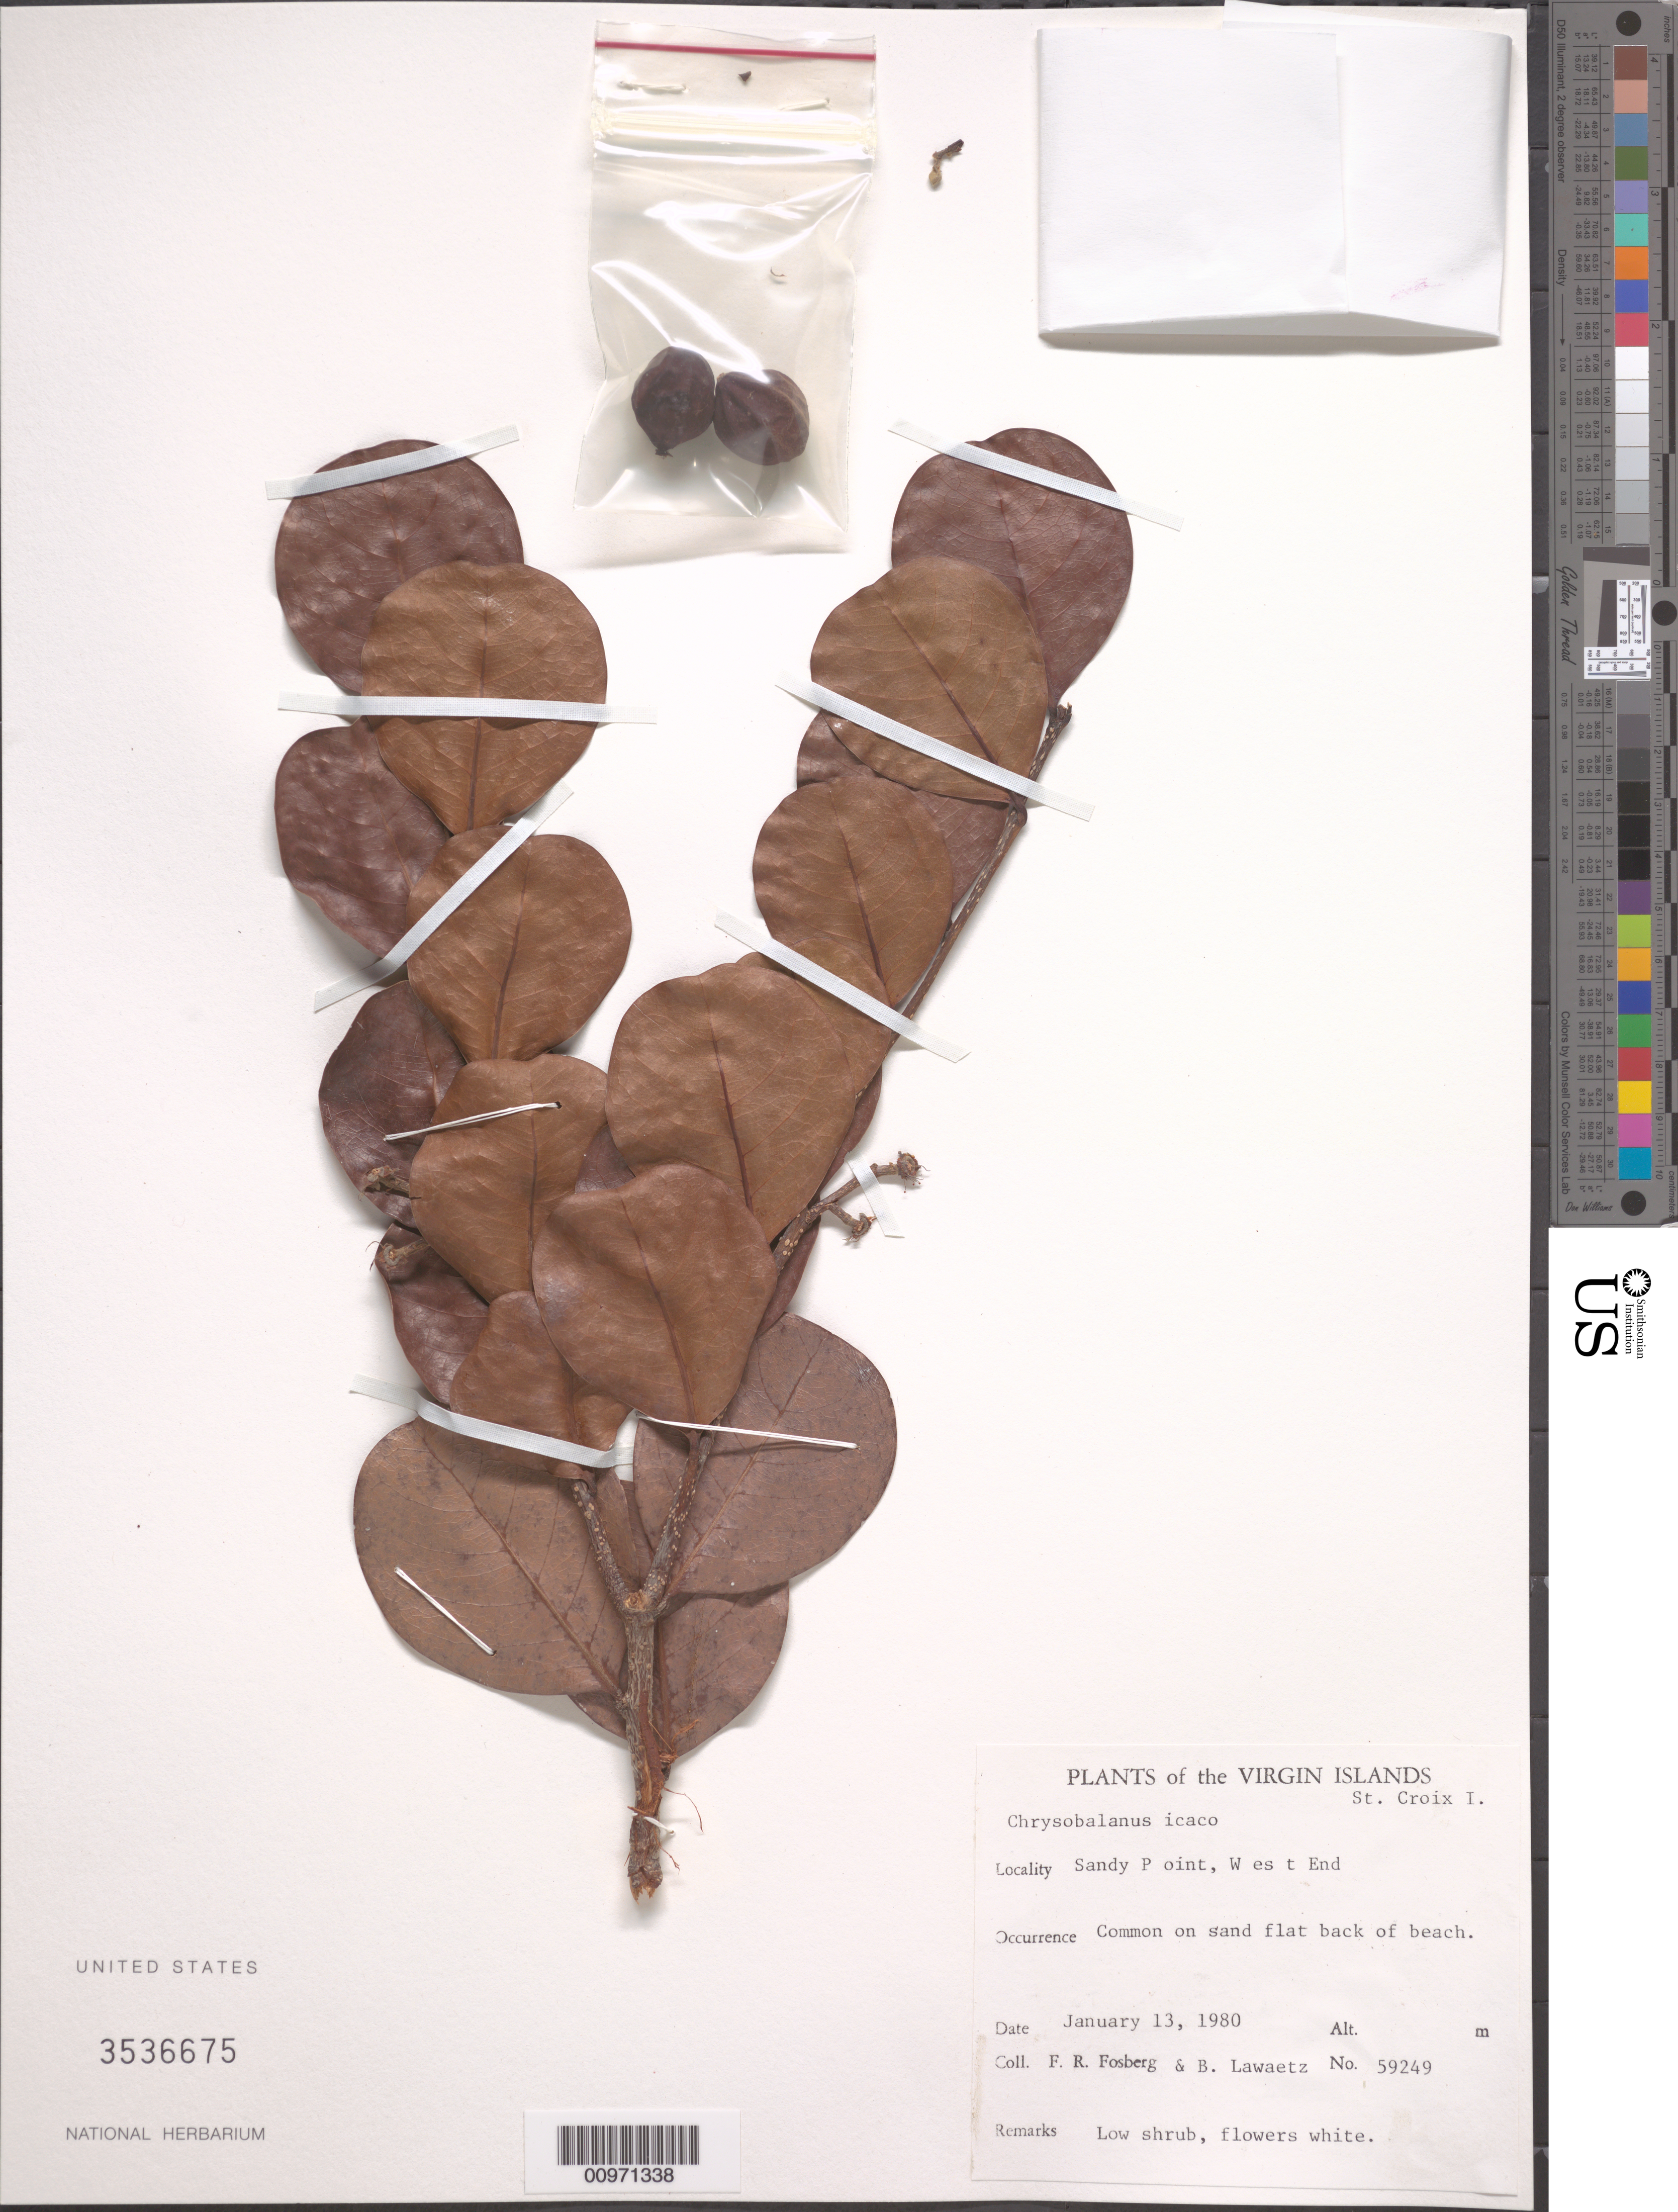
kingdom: Plantae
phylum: Tracheophyta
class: Magnoliopsida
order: Malpighiales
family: Chrysobalanaceae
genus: Chrysobalanus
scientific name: Chrysobalanus icaco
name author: L.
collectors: F. R. Fosberg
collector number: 59249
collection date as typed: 13 Jan 1980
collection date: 1980-01-13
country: U.S. Virgin Islands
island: St. Croix I.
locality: Sandy Point, West End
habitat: On sand flat back of beach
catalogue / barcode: US 3536675